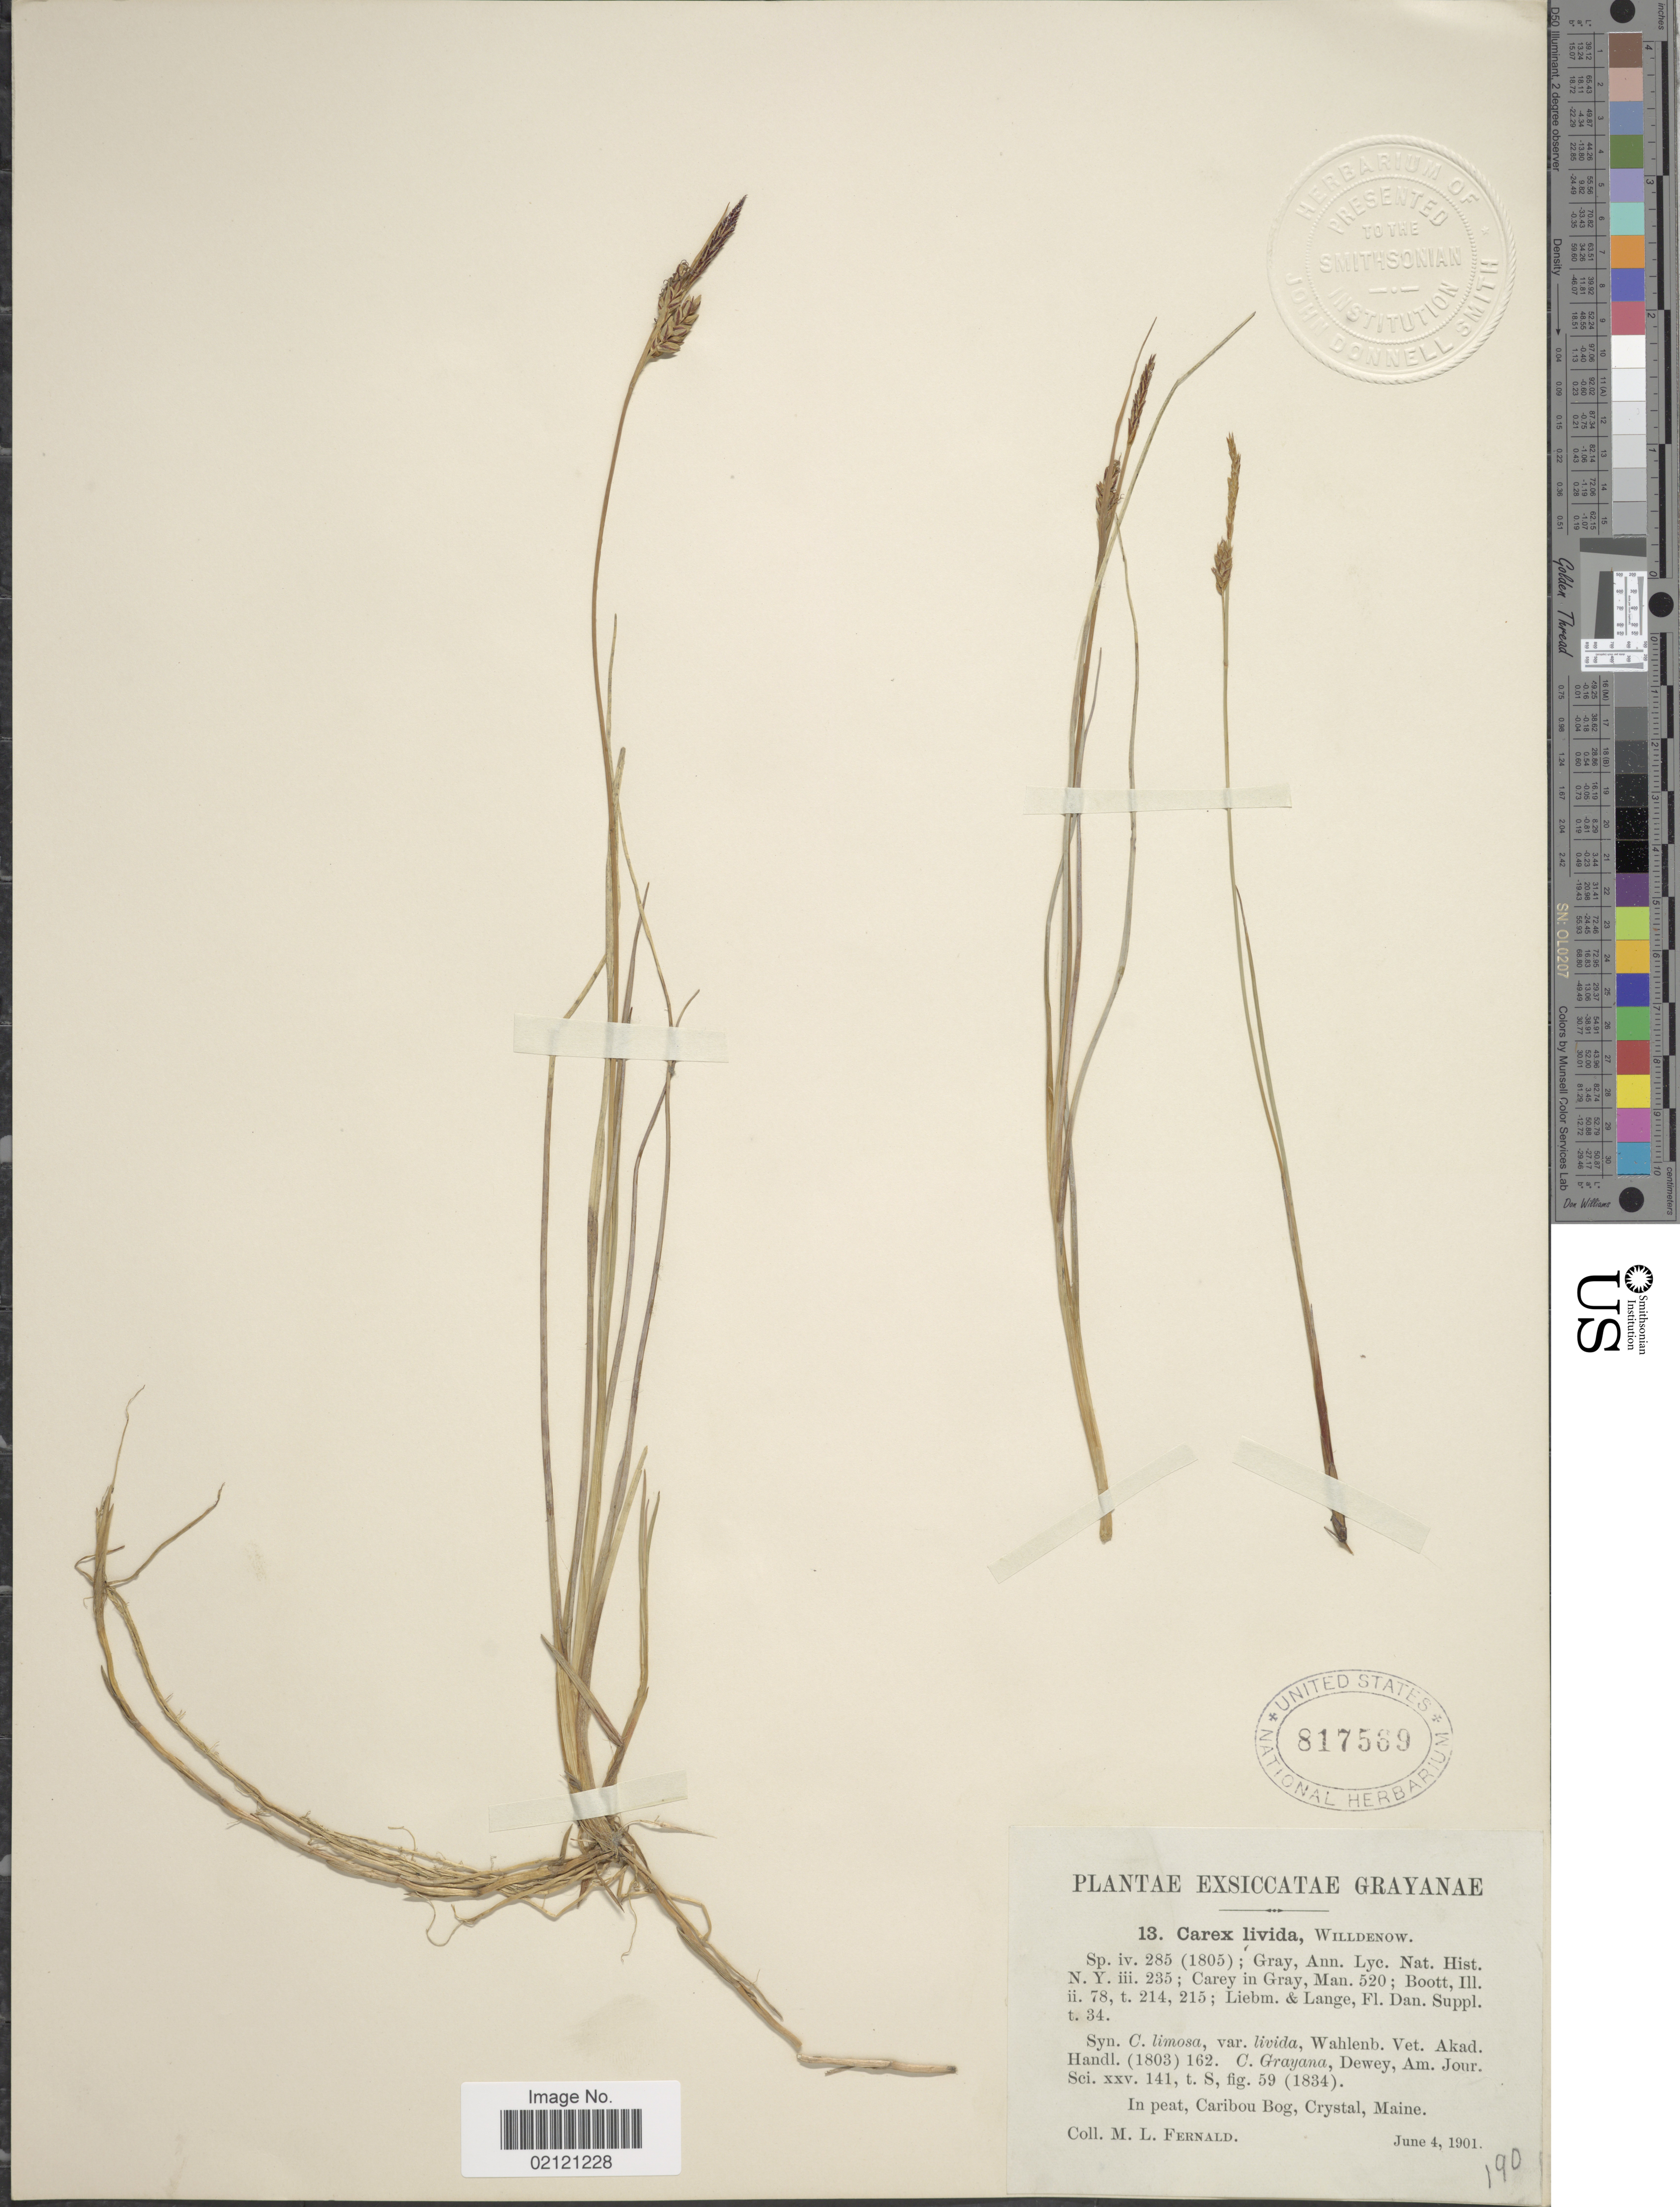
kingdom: Plantae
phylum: Tracheophyta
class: Liliopsida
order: Poales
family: Cyperaceae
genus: Carex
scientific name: Carex livida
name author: (Wahlenb.) Willd.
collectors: M. L. Fernald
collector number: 13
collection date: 1901-06-04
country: United States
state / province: Maine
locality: Grayanae, In peat, Caribou Bog, Crystal, Maine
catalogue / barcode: US 817569